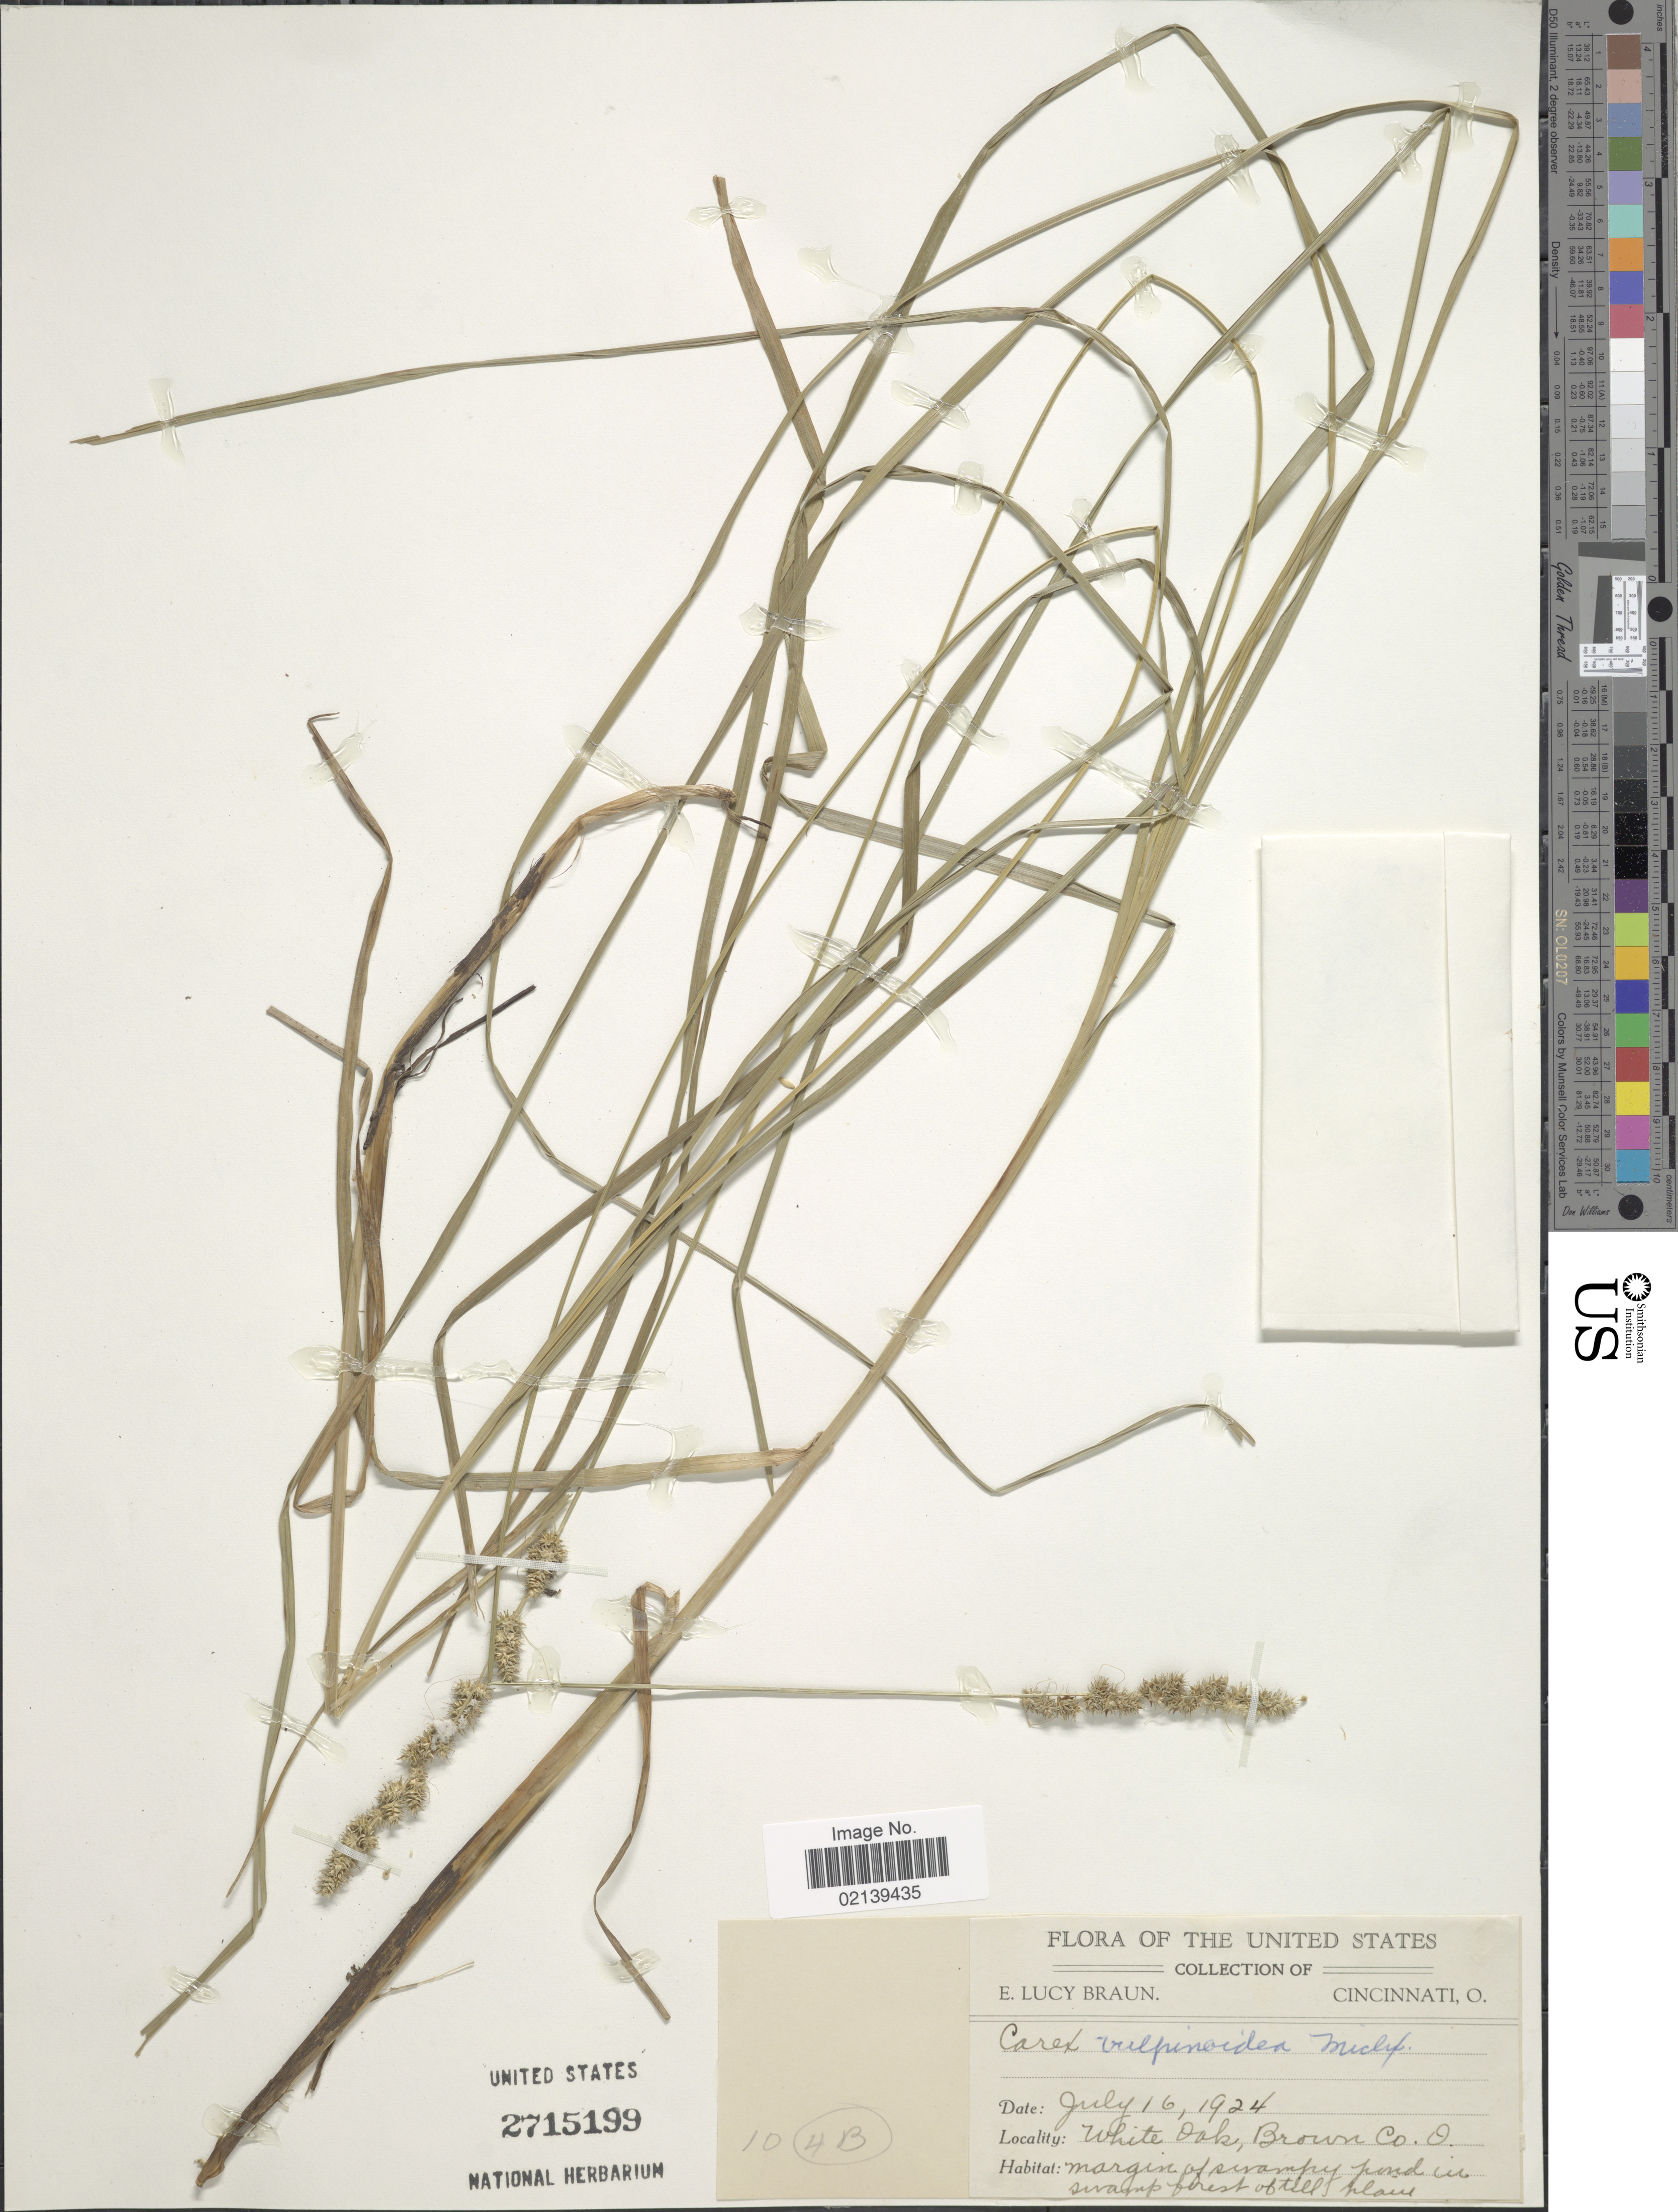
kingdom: Plantae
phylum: Tracheophyta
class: Liliopsida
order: Poales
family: Cyperaceae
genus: Carex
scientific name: Carex vulpinoidea Michx.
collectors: E. L. Braun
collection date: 1924-07-16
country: United States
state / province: Ohio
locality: White Oak, Brown Co., O.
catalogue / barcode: US 2715199